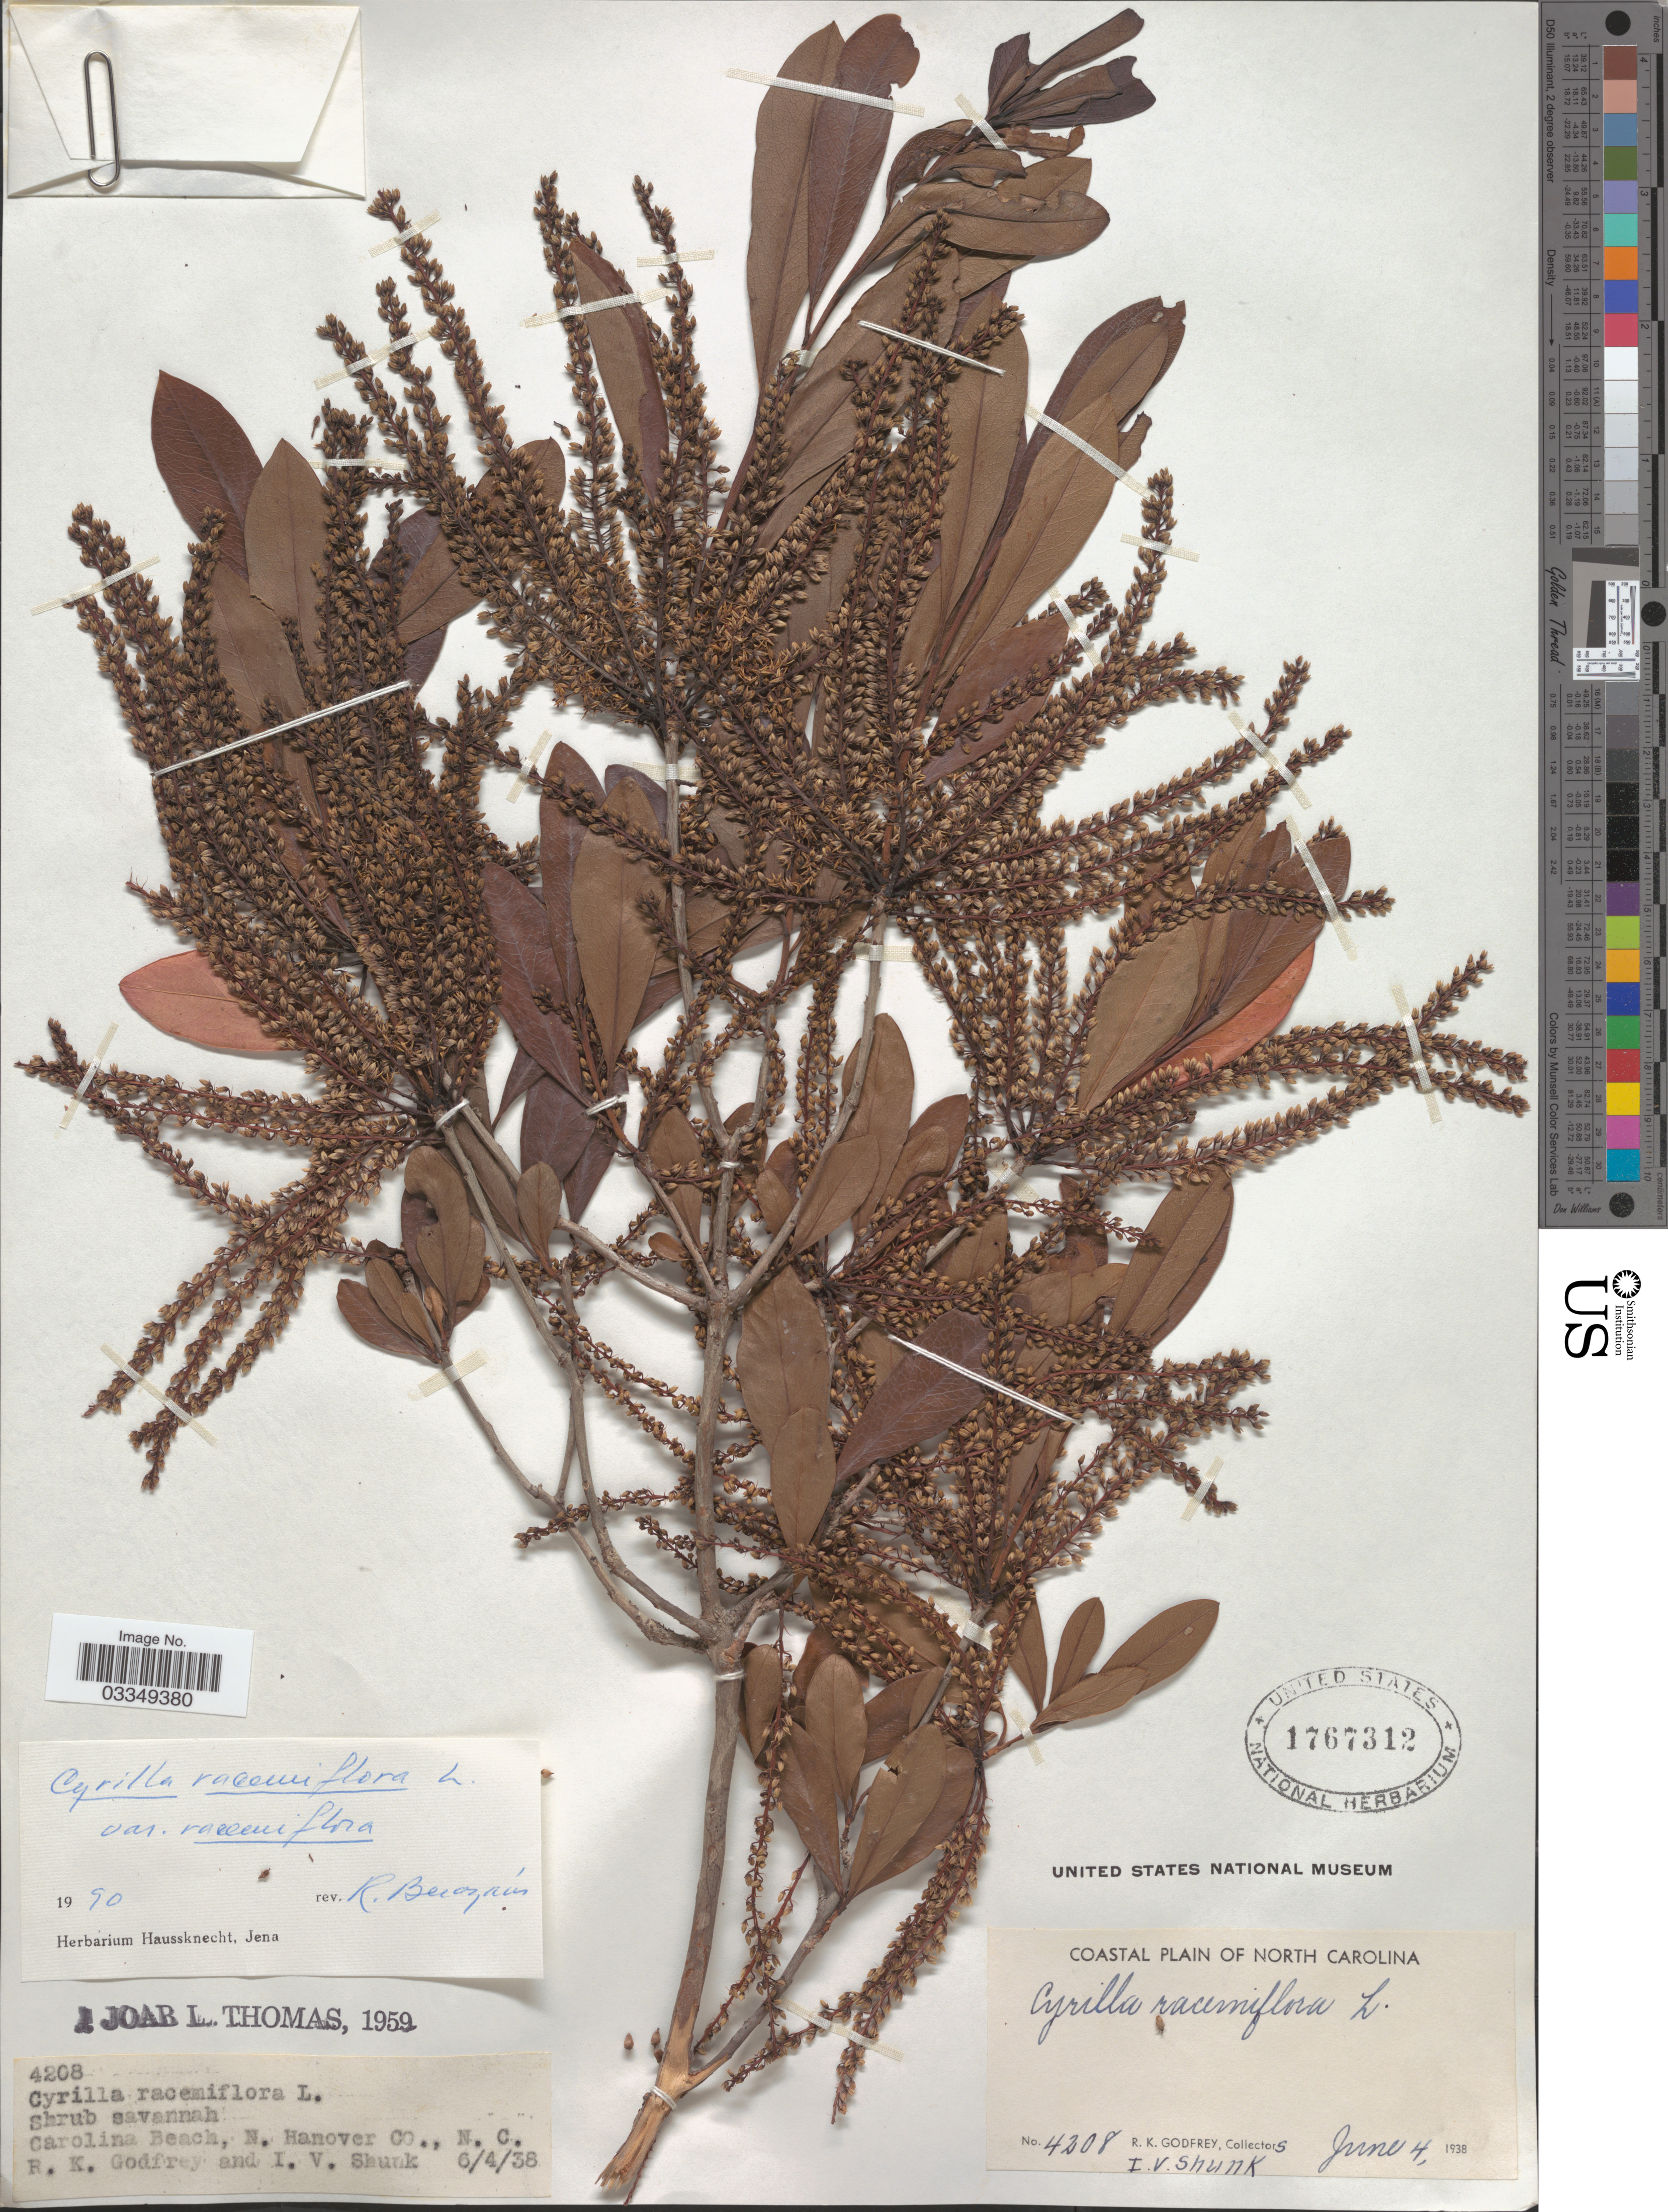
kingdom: Plantae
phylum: Tracheophyta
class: Magnoliopsida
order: Ericales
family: Cyrillaceae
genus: Cyrilla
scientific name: Cyrilla racemiflora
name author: L.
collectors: R. K. Godfrey & I. Shunk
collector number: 4208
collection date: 1938-06-04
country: United States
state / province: North Carolina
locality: Coastal Plain of North Carolina. Carolina Beach, N. Hanover Co.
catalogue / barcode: US 1767312